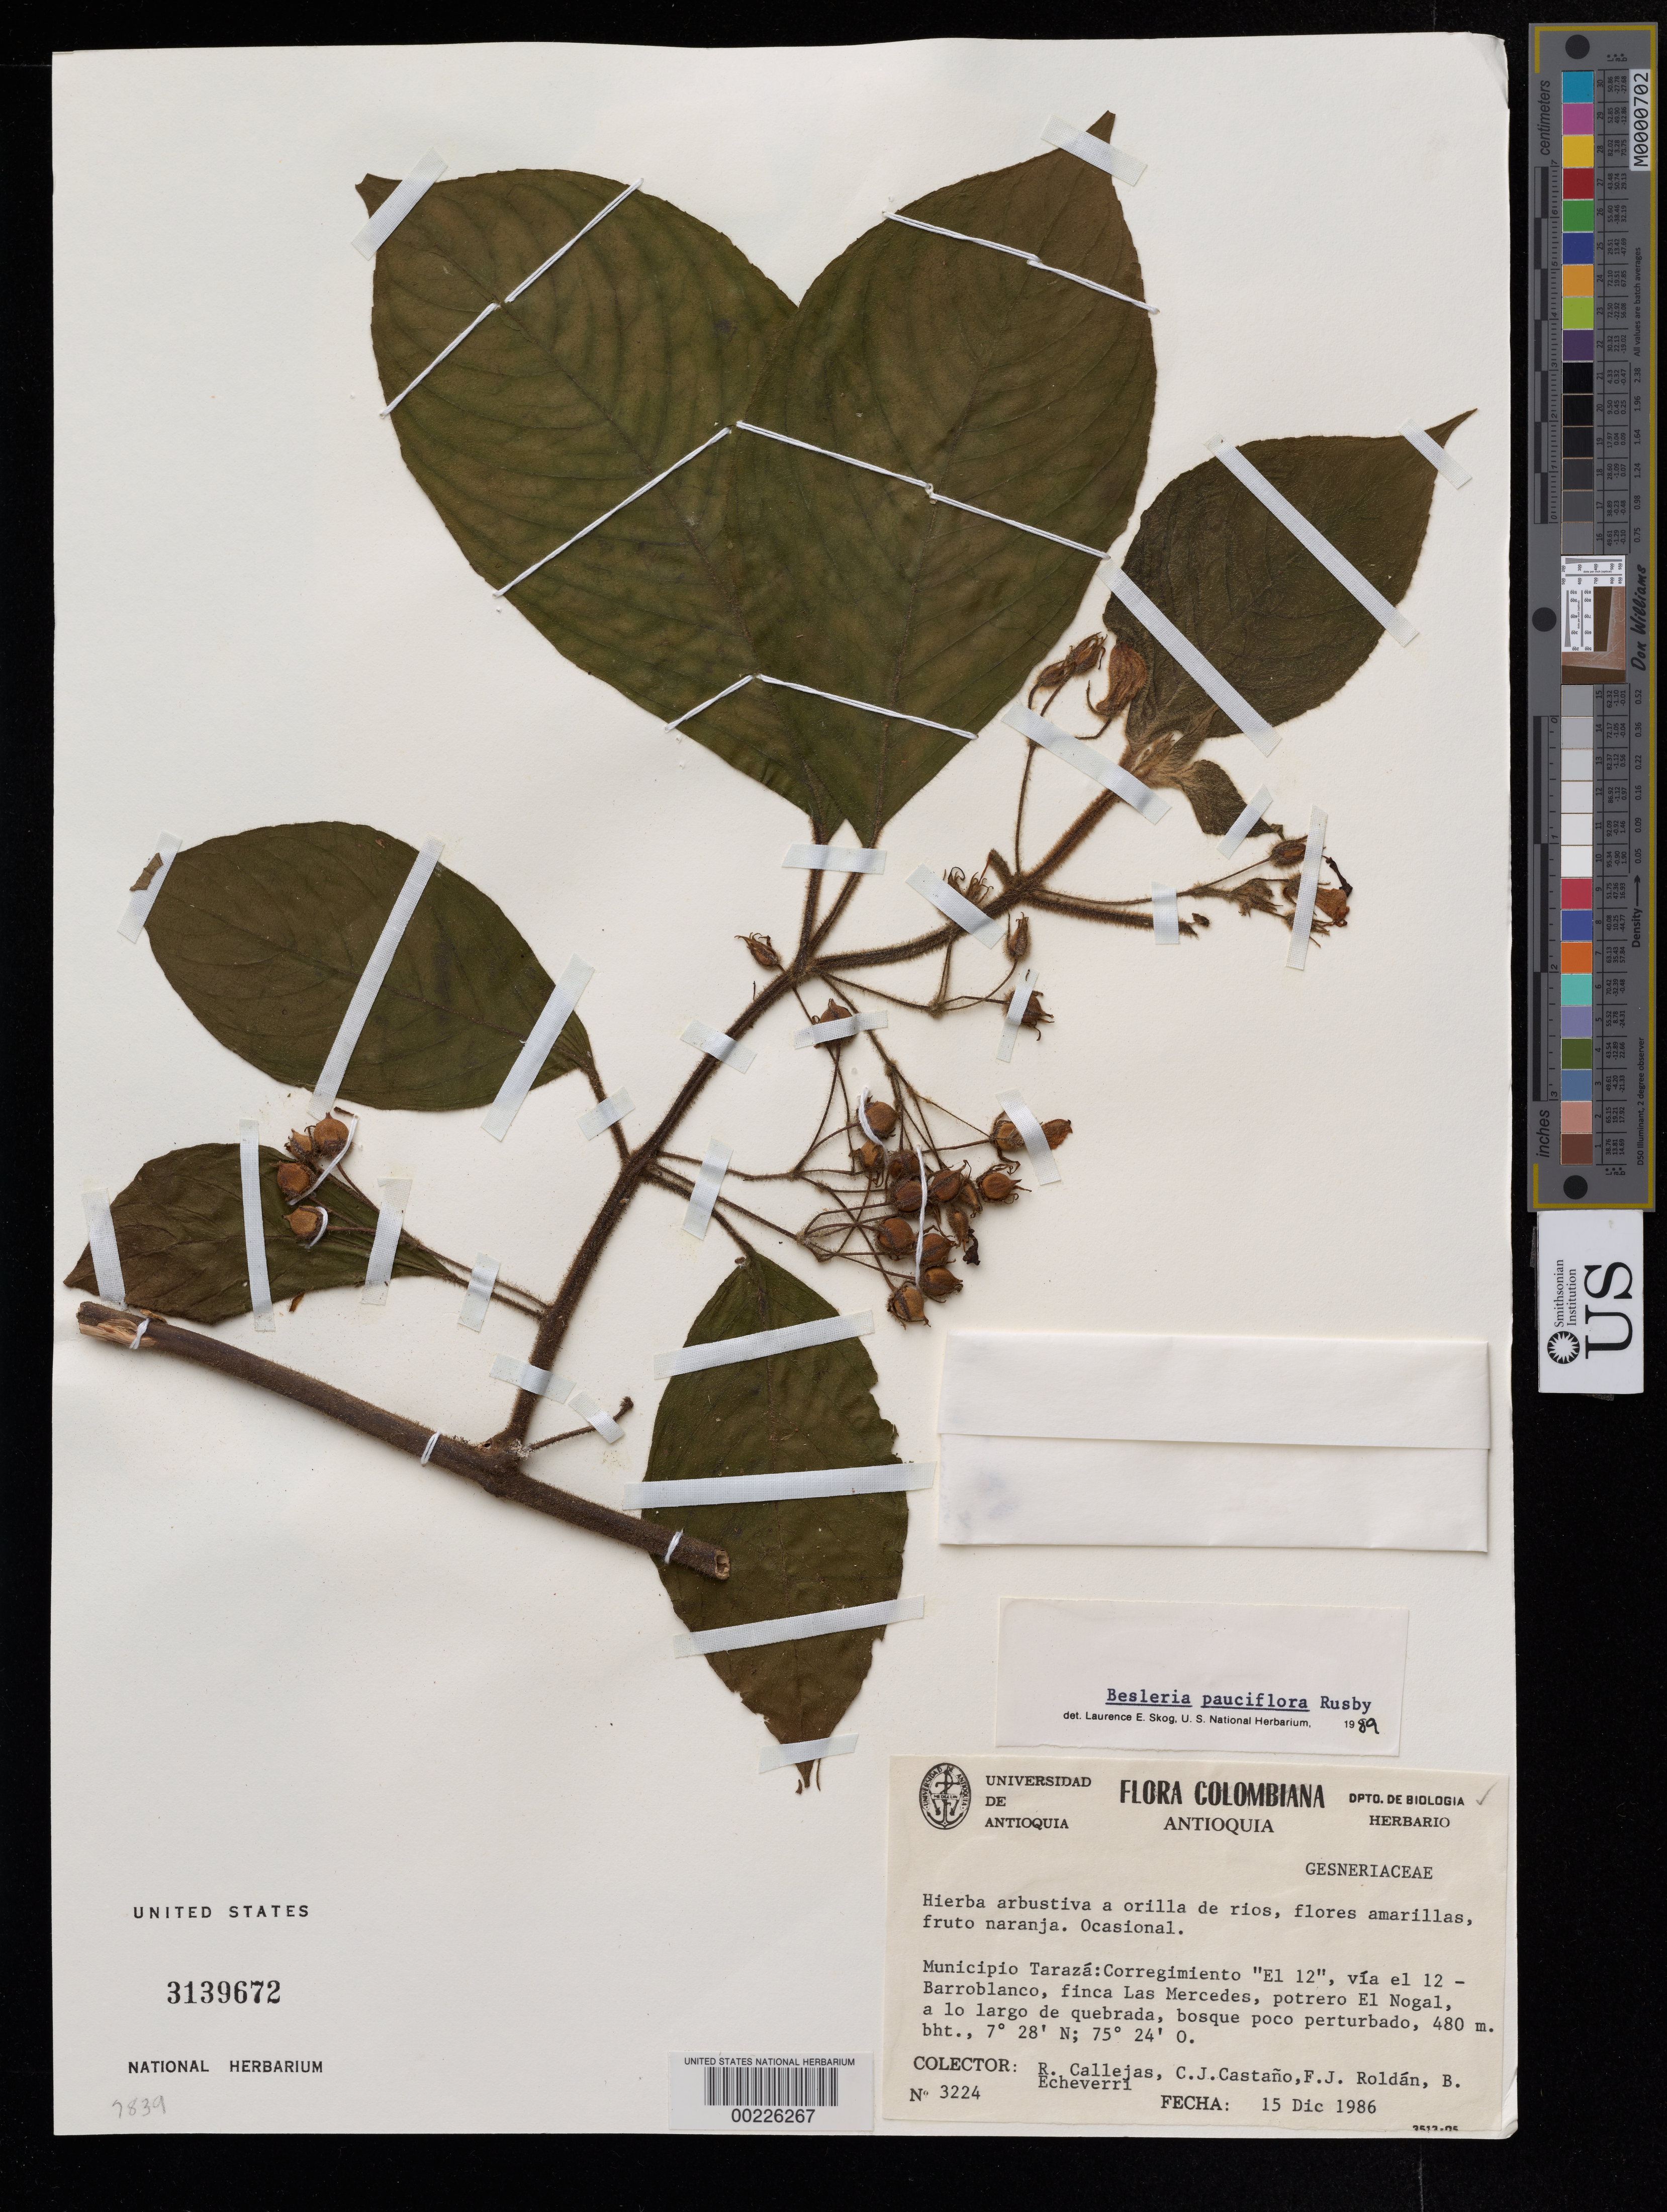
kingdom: Plantae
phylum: Tracheophyta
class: Magnoliopsida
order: Lamiales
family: Gesneriaceae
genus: Besleria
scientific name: Besleria pauciflora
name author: Rusby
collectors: R. Callejas & et al.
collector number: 3224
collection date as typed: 15 Dec 1986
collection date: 1986-12-15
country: Colombia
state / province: Antioquia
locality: Mpio. Taraza, corregimiento "el 12", el 12 - Barroblanco road, finca las Mercedes, El Nogal cattle ranch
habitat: Along the quebrada, little disturbed forest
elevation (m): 480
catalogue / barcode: US 3139672